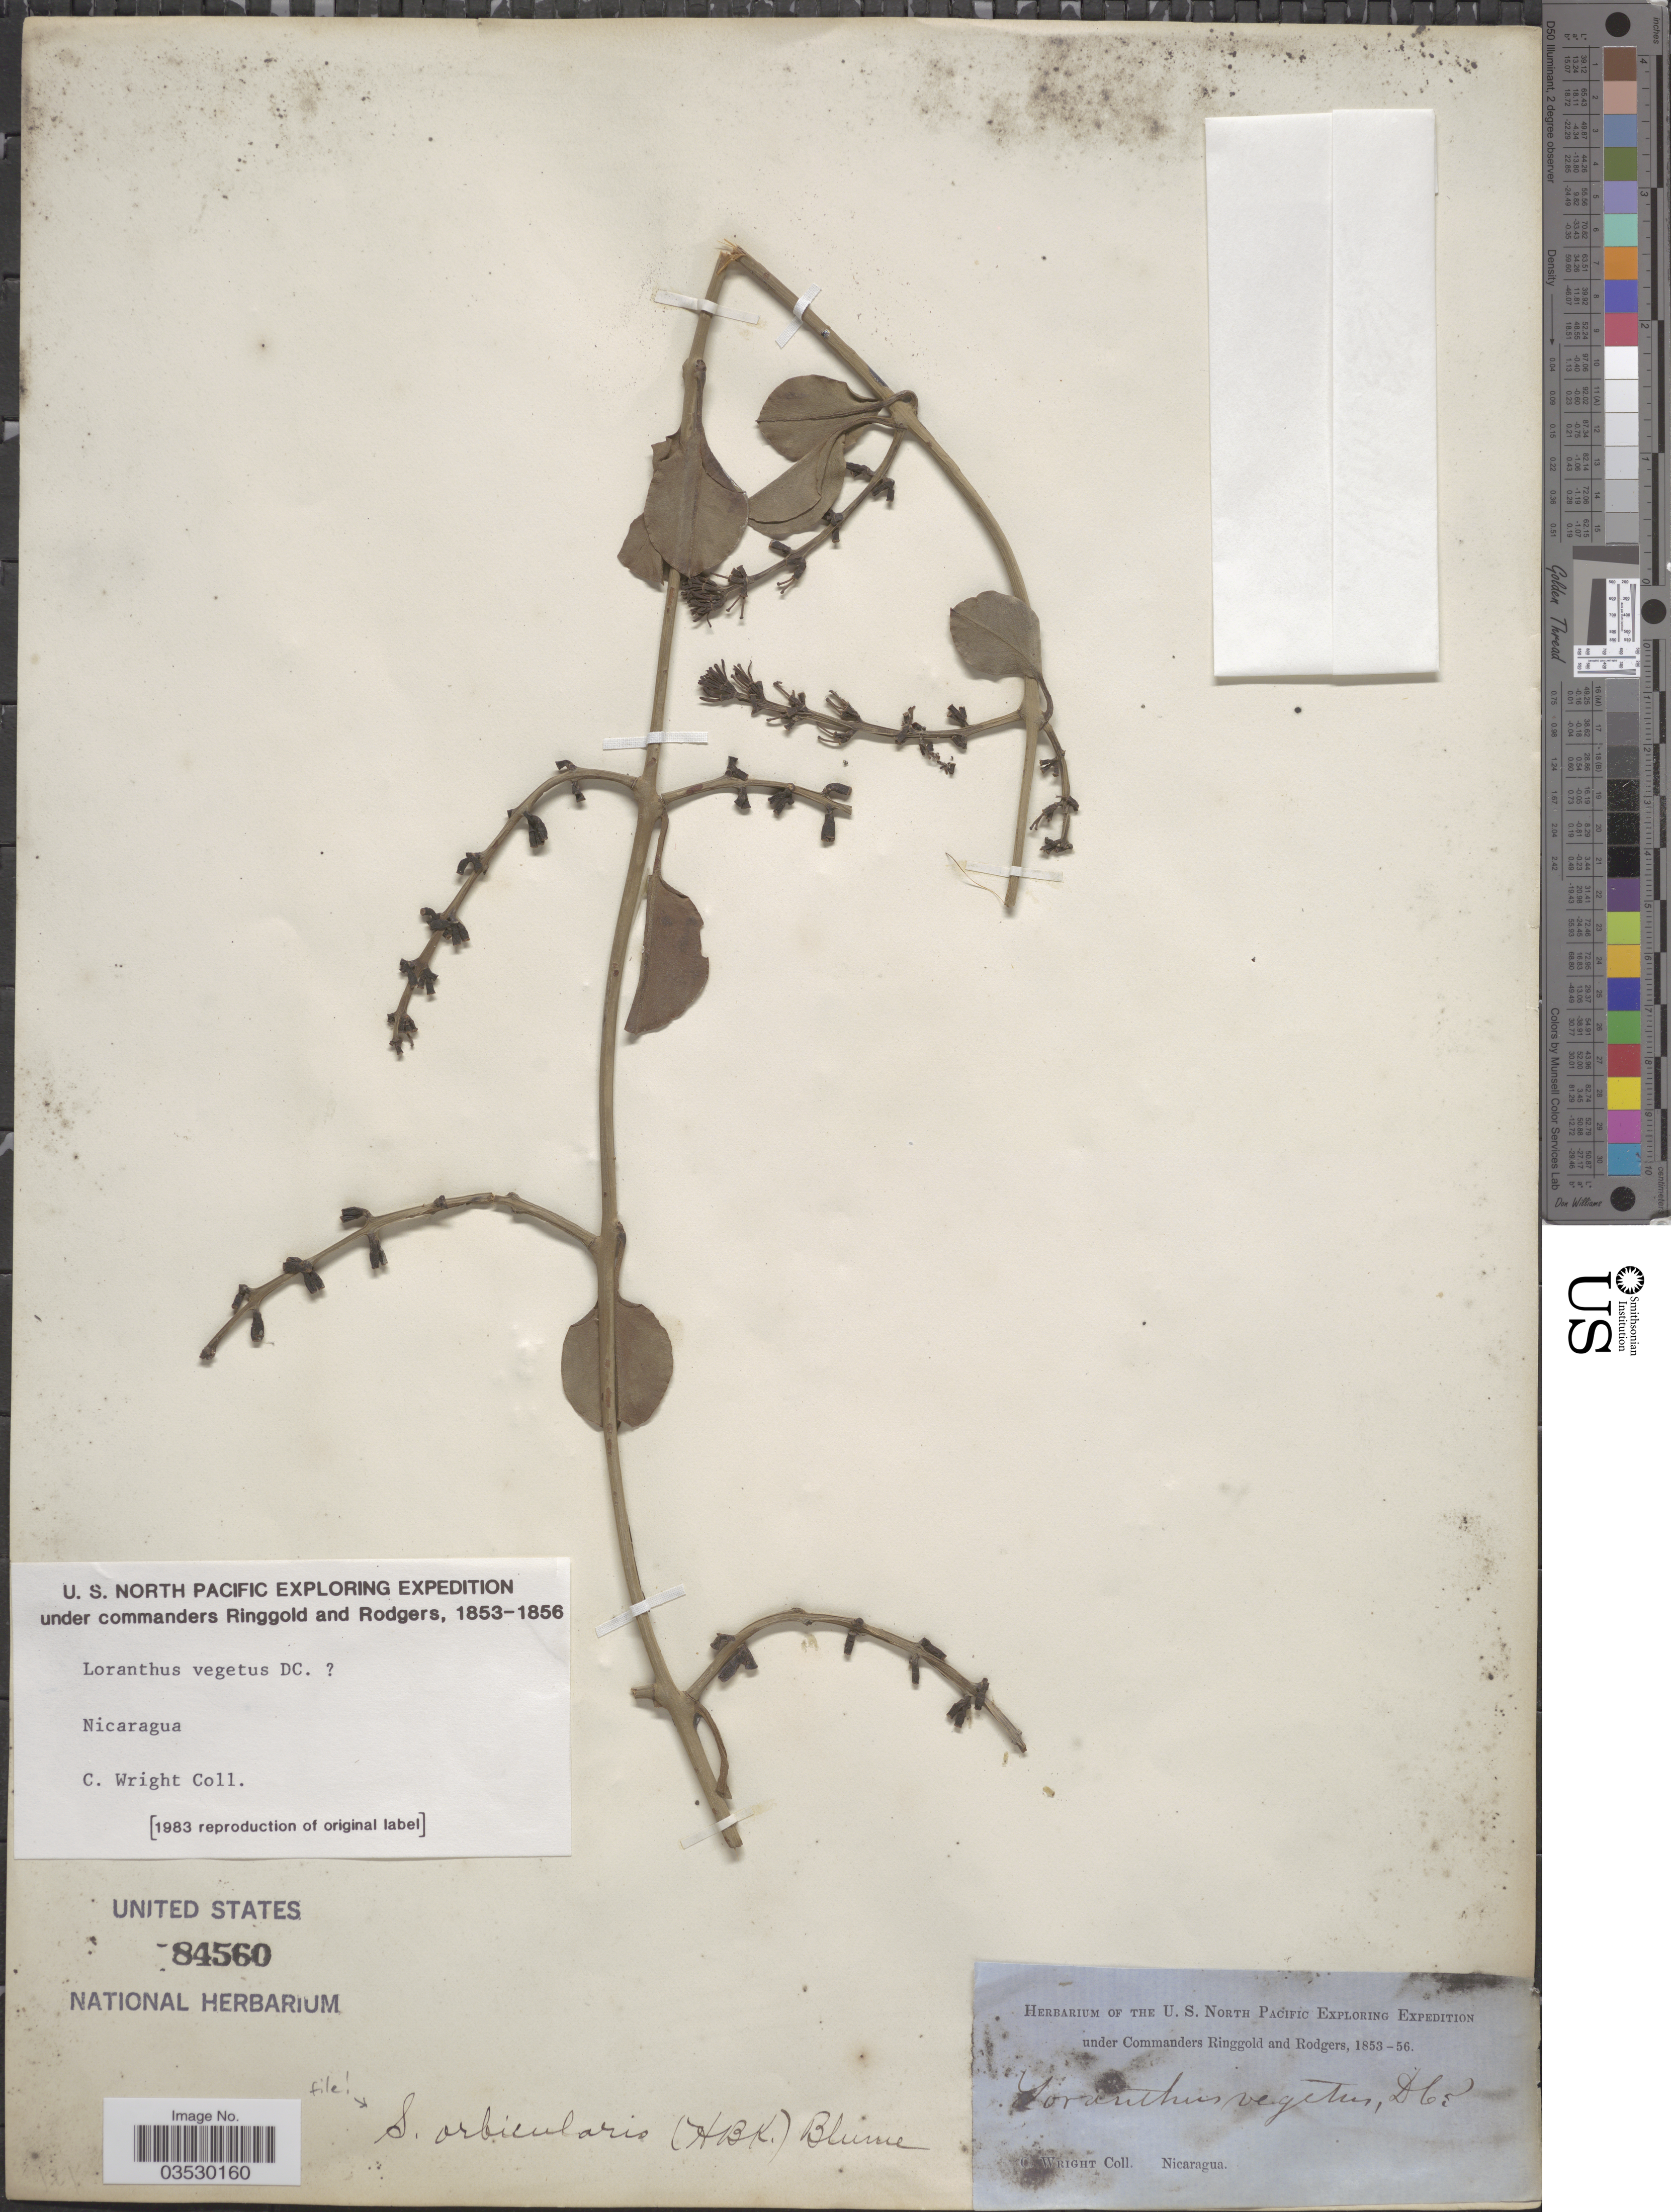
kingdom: Plantae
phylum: Tracheophyta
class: Magnoliopsida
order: Santalales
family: Loranthaceae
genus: Struthanthus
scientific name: Struthanthus orbicularis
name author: (Kunth) Blume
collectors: C. Wright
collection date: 1853/1856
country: Nicaragua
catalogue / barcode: US 84560